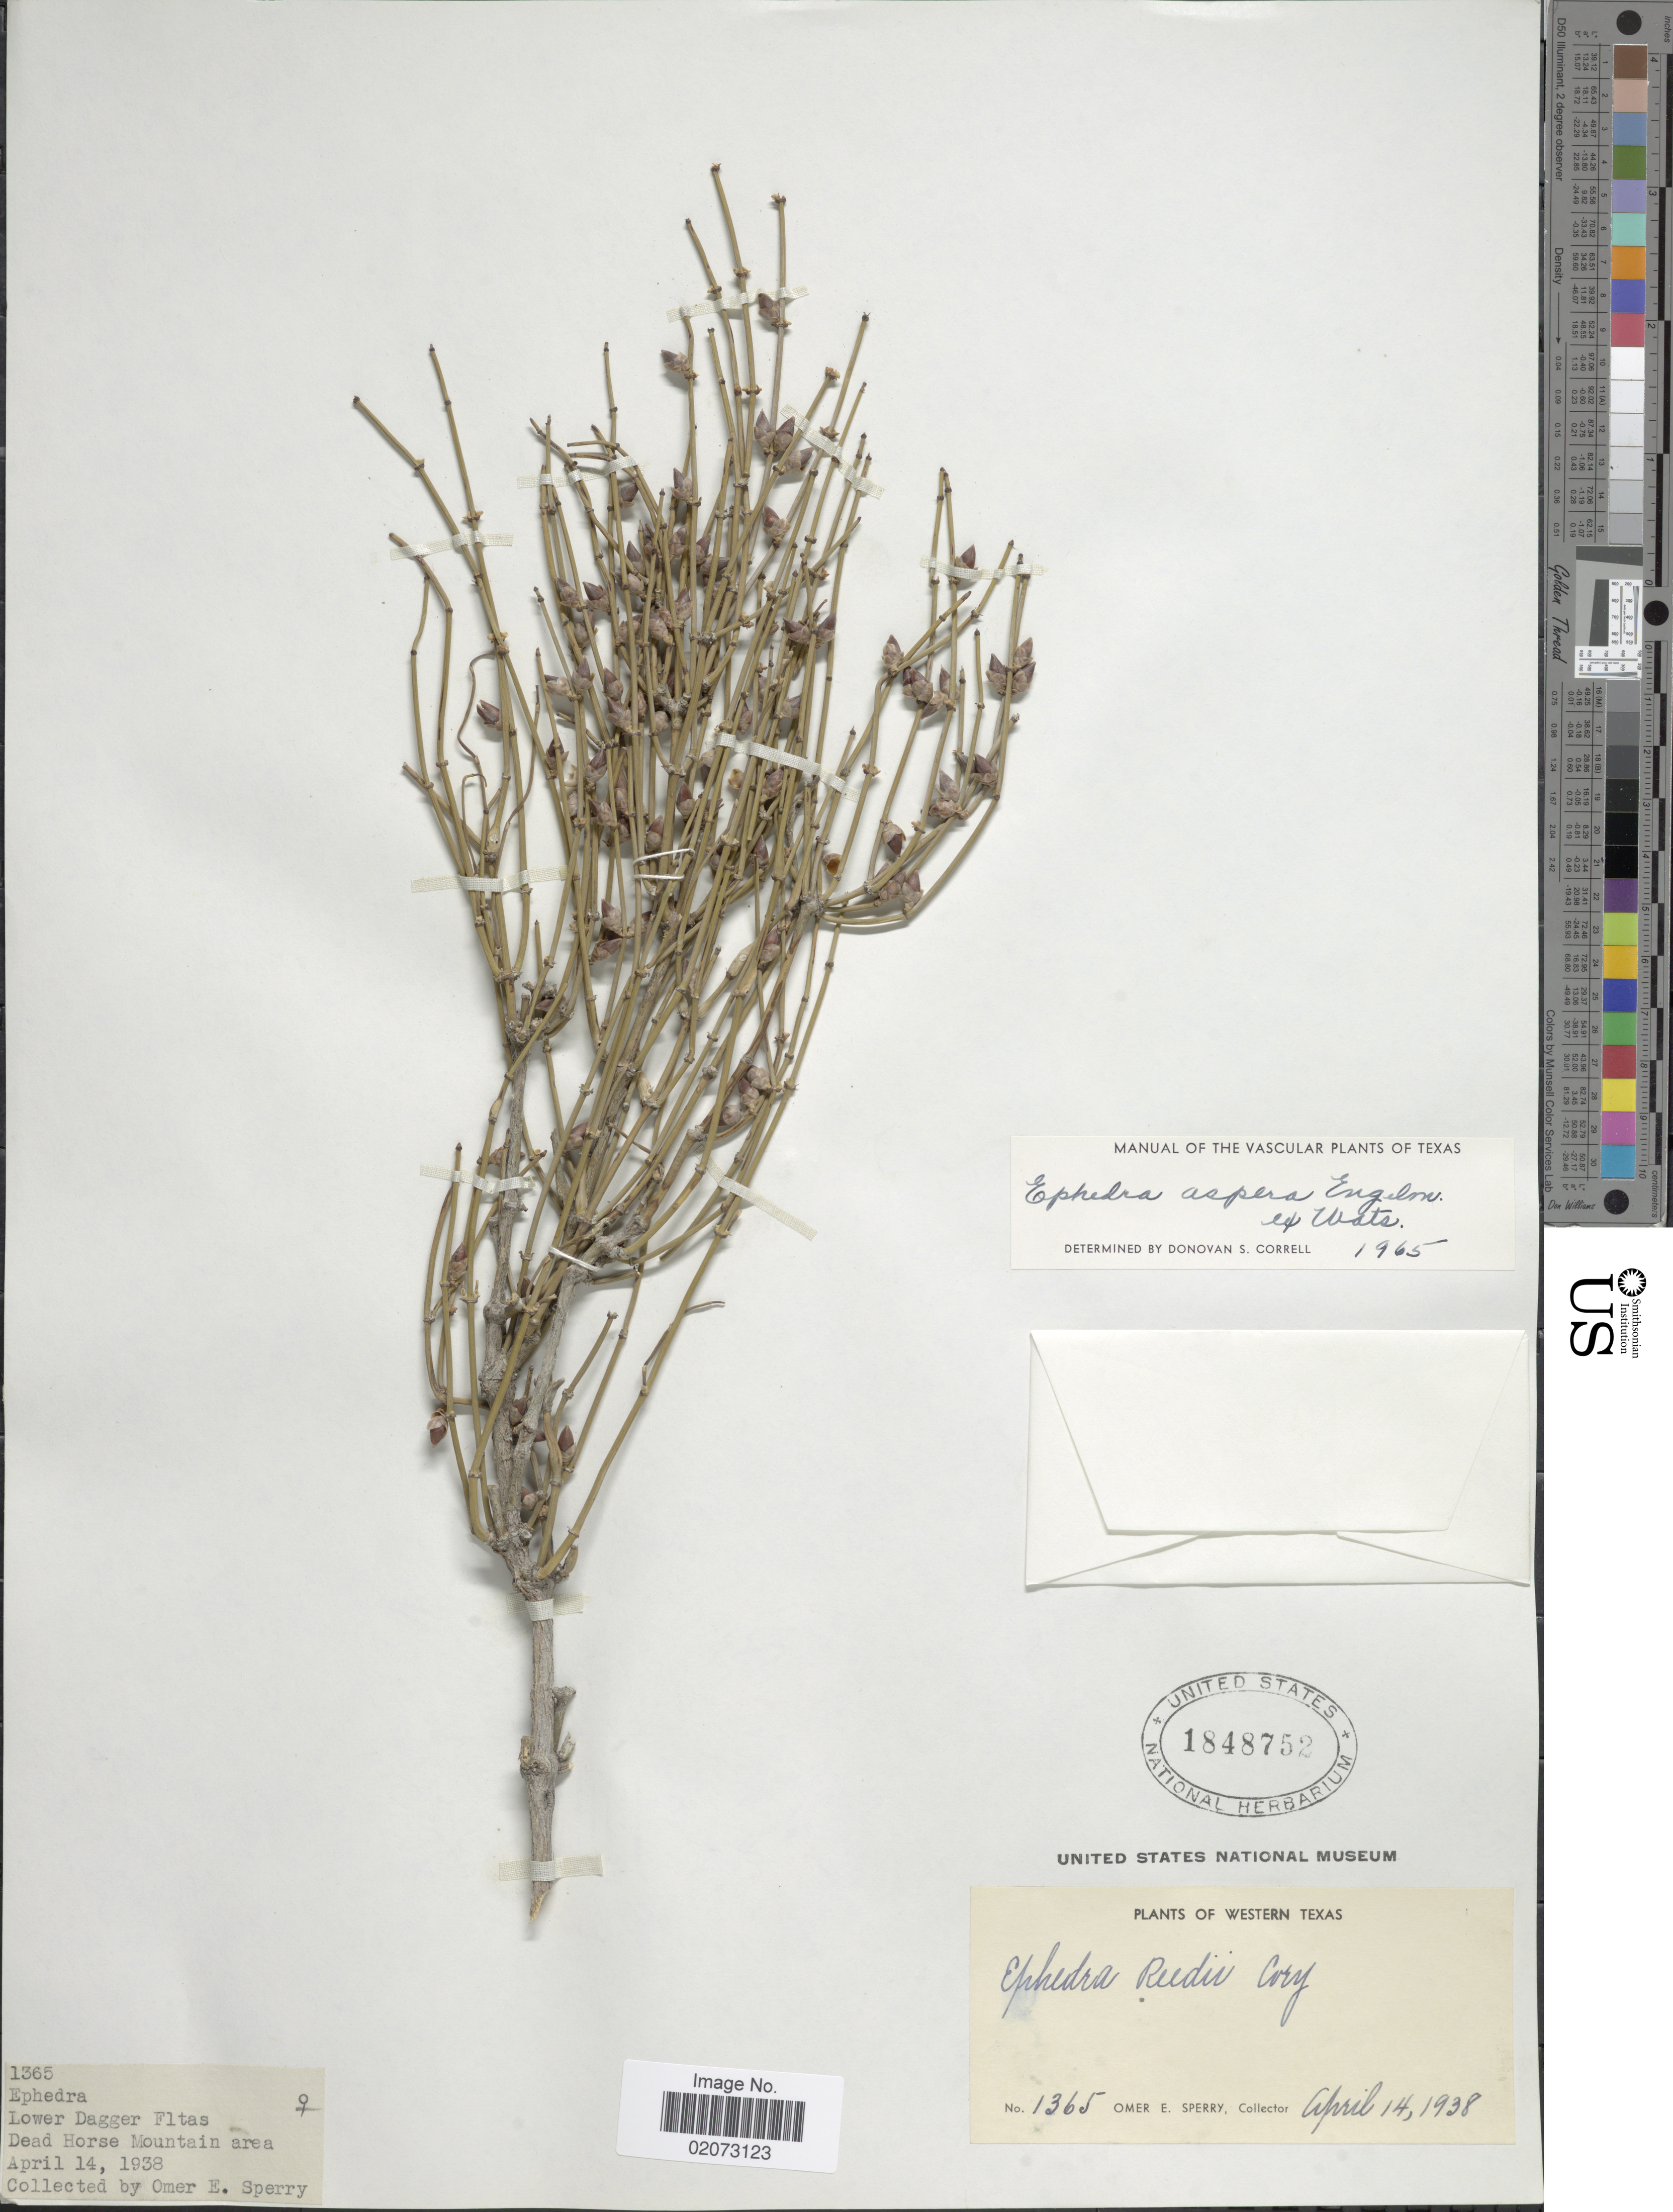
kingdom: Plantae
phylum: Tracheophyta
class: Gnetopsida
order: Ephedrales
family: Ephedraceae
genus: Ephedra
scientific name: Ephedra aspera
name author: Engelm. ex S. Watson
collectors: O. E. Sperry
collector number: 1365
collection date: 1938-04-14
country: United States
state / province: Texas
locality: Lower Dagger Fltas. Dead Horse Mountain area. Western Texas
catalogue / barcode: US 1848752